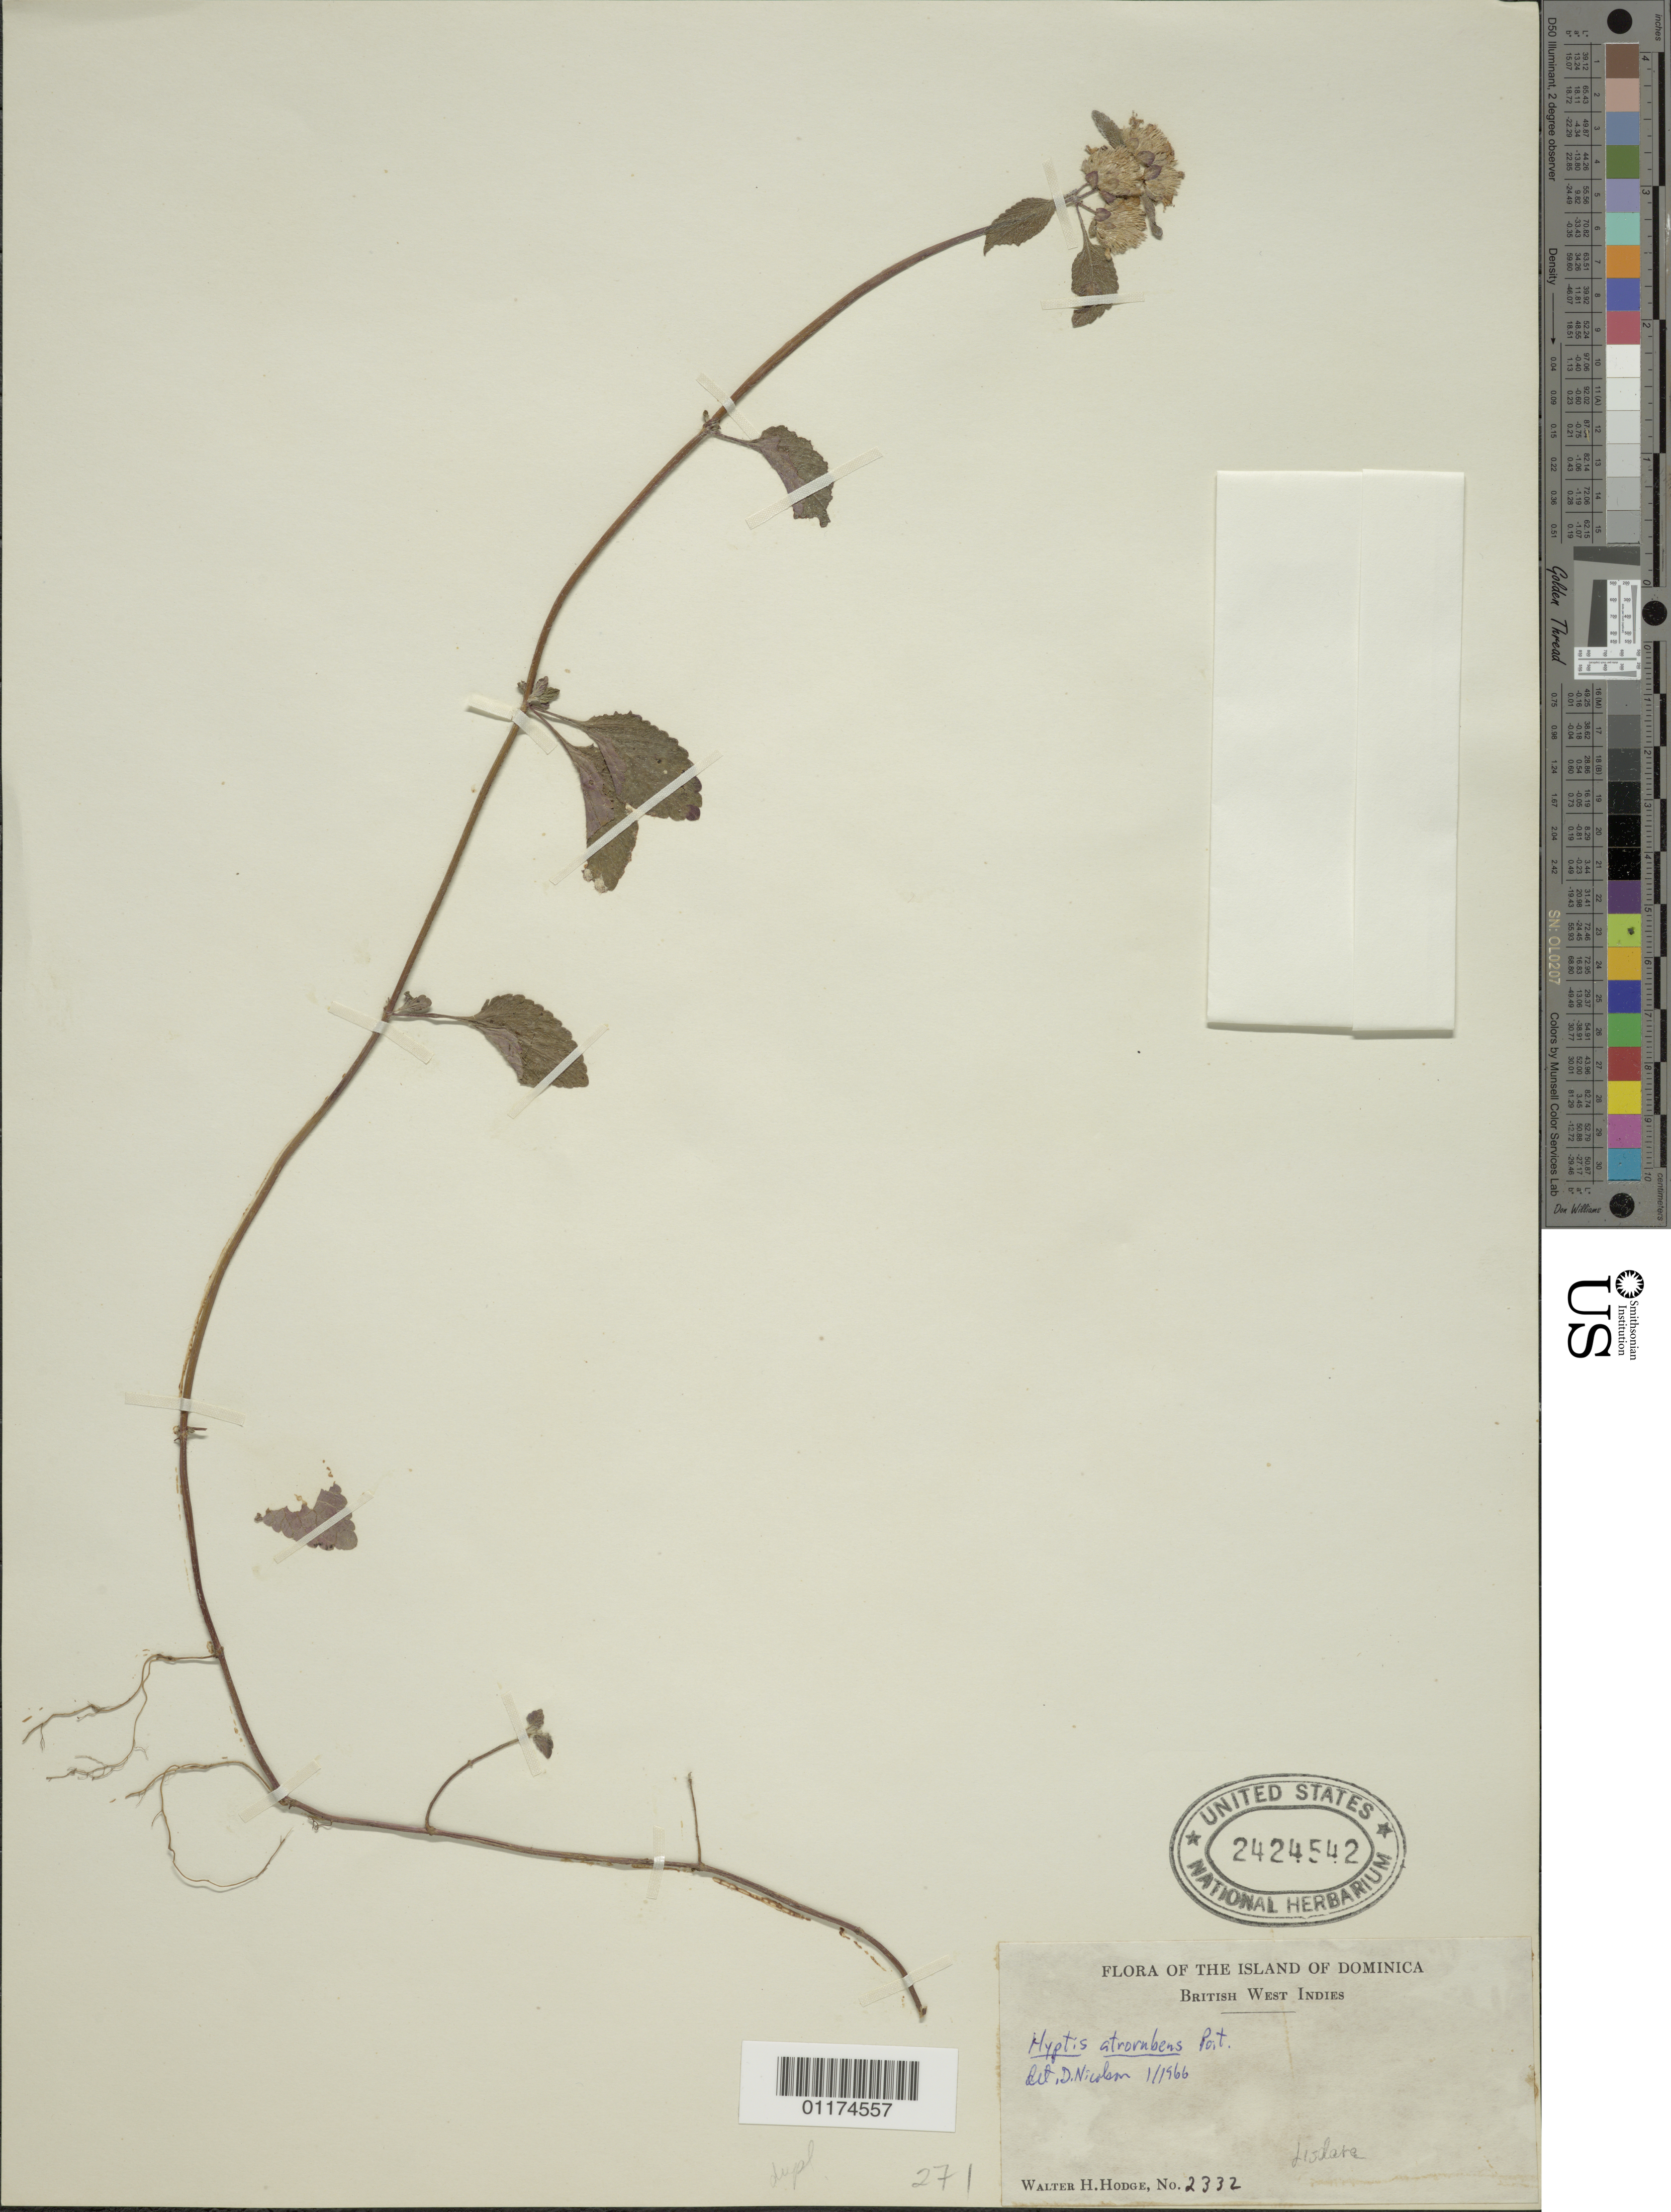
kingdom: Plantae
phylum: Tracheophyta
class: Magnoliopsida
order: Lamiales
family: Lamiaceae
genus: Hyptis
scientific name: Hyptis atrorubens var. atrorubens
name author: Poit.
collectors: W. Hodge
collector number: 2332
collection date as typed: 26 Mar 1940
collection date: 1940-03-26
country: Dominica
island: Dominica I.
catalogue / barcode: US 2424542